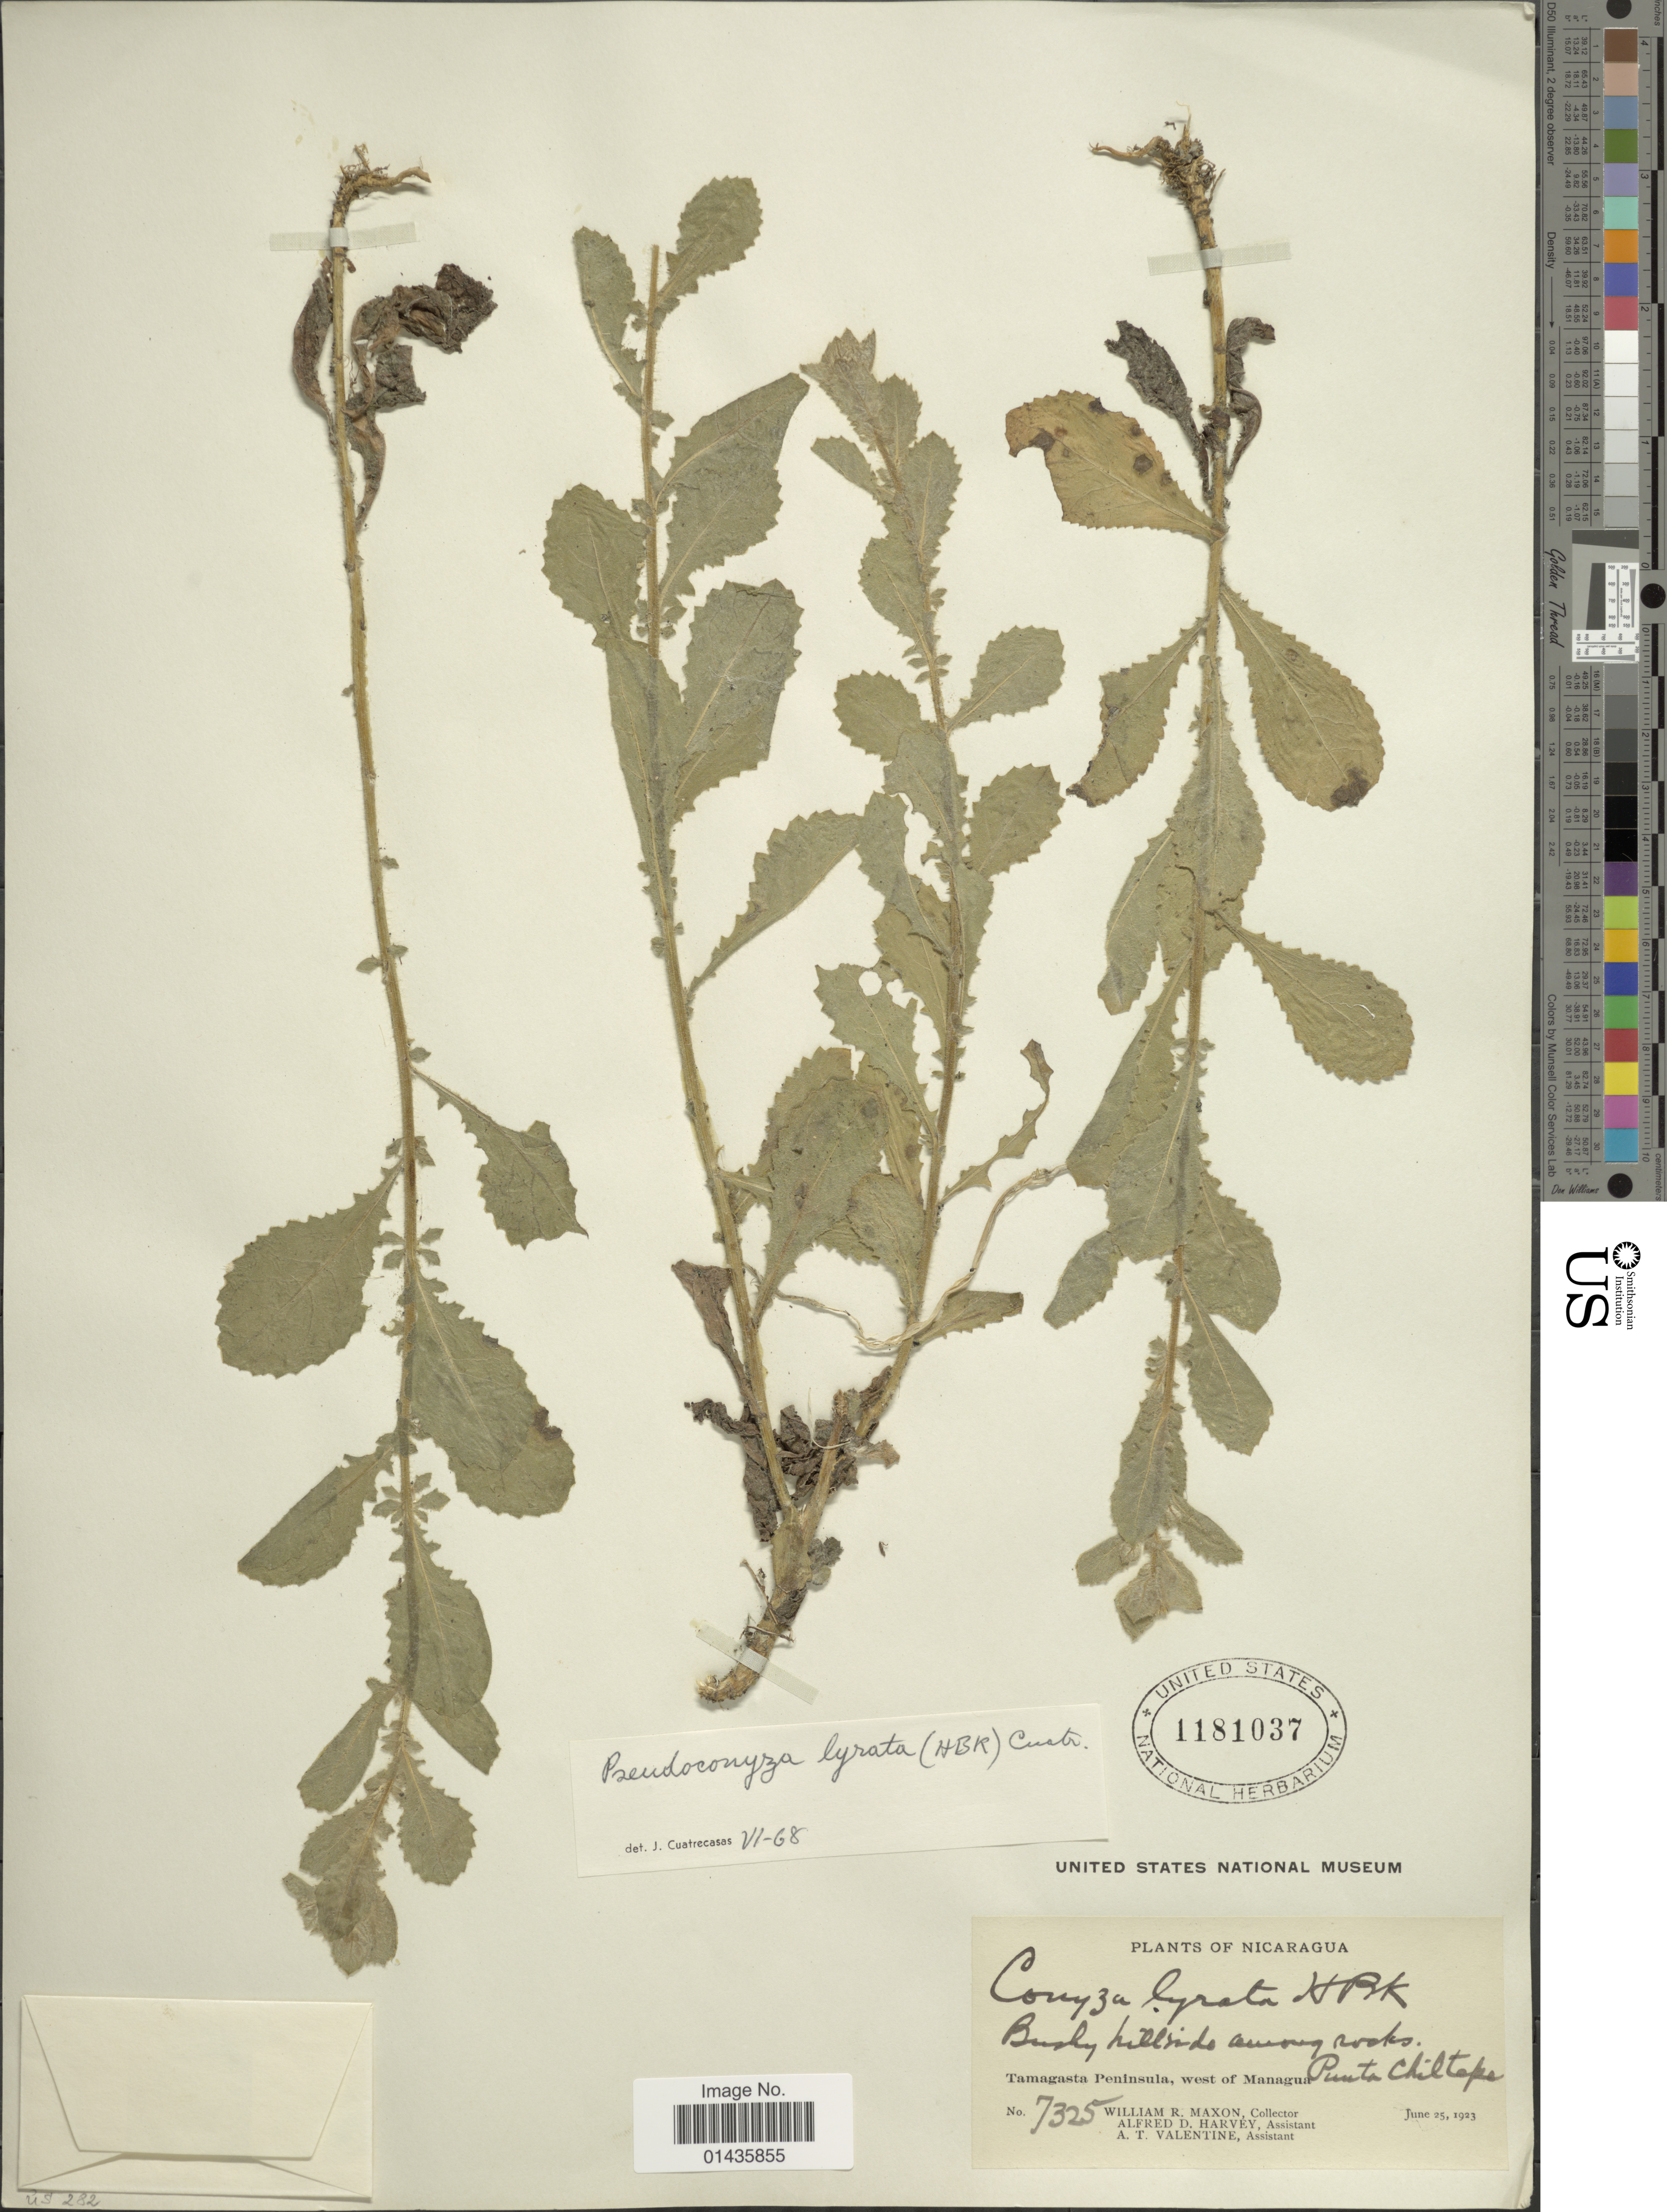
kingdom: Plantae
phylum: Tracheophyta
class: Magnoliopsida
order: Asterales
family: Asteraceae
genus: Pseudoconyza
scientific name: Pseudoconyza lyrata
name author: (Kunth) Cuatrec.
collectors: W. R. Maxon, A. D. Harvey & A. Valentine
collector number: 7325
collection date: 1923-06-25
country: Nicaragua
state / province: Managua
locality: Tamagasta Peninsula, west of Managua, Punta Chiltepe.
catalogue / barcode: US 1181037